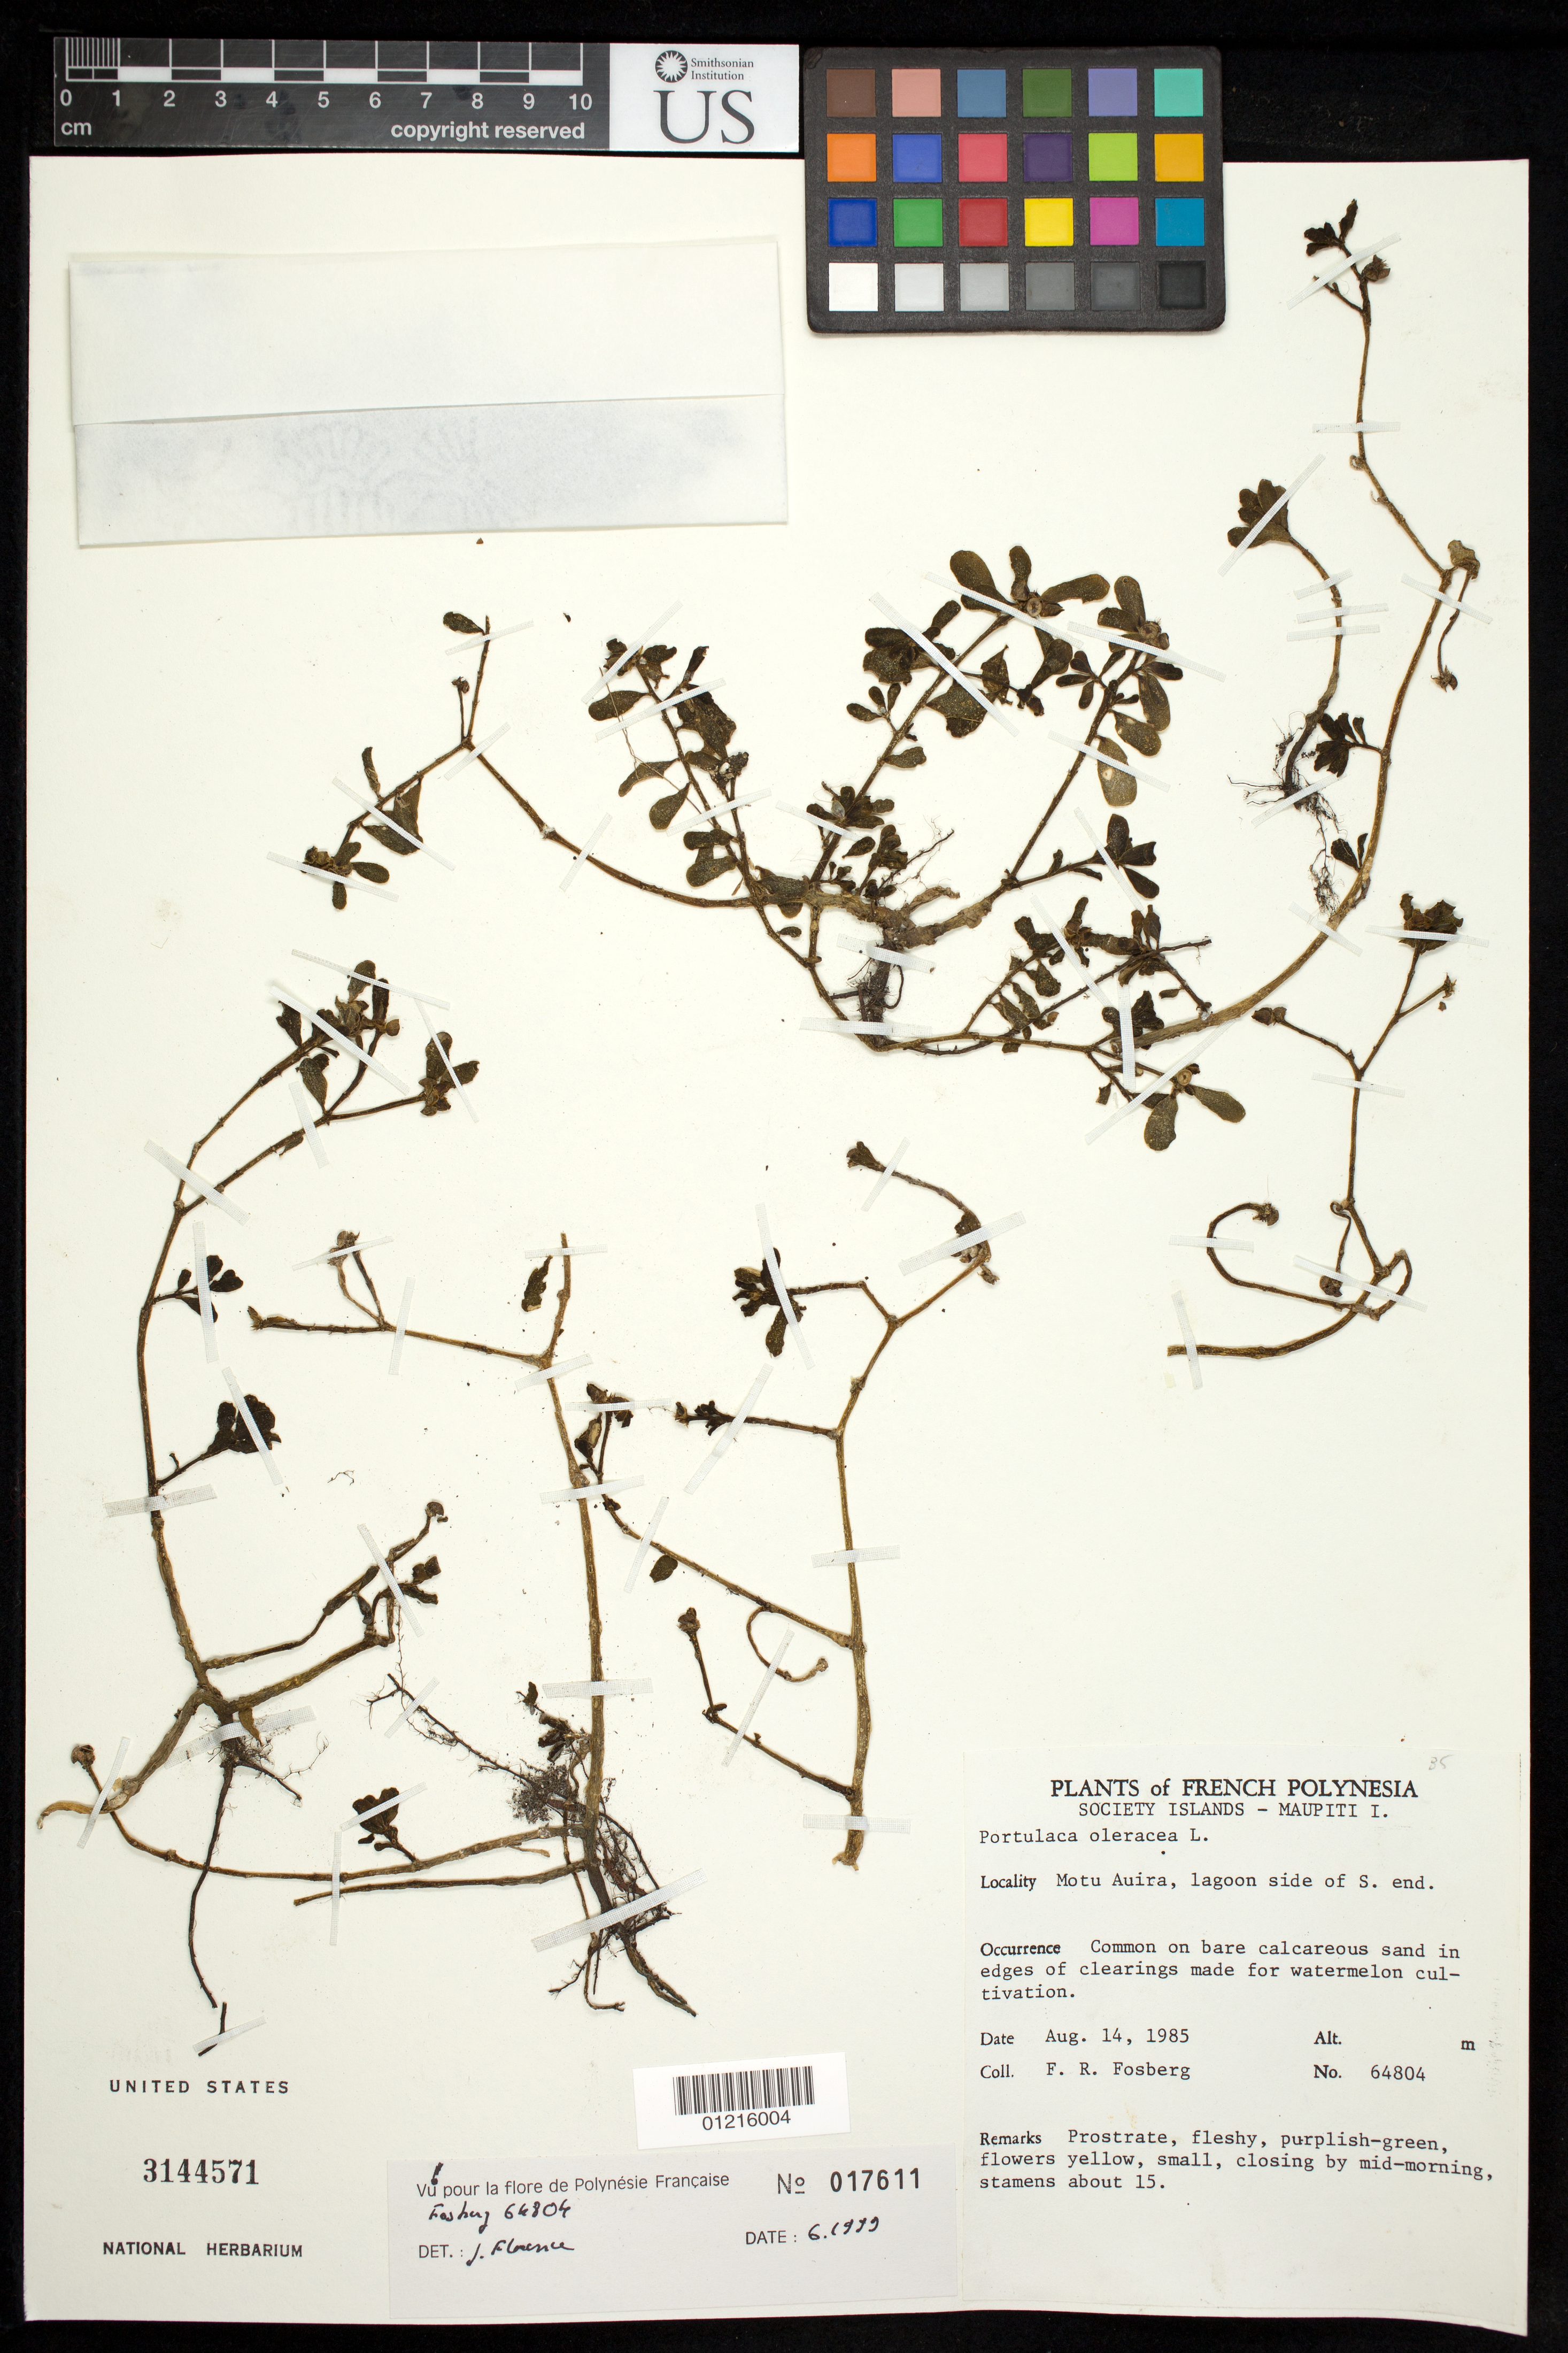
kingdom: Plantae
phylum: Tracheophyta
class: Magnoliopsida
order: Caryophyllales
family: Portulacaceae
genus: Portulaca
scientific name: Portulaca oleracea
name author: L.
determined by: Florence, J.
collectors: F. R. Fosberg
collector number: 64804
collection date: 1985-08-14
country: French Polynesia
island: Maupiti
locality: Motu Auira, Lagoon side of S. End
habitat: Edges of clearings made for watermelon cultivation.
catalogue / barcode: US 3144571